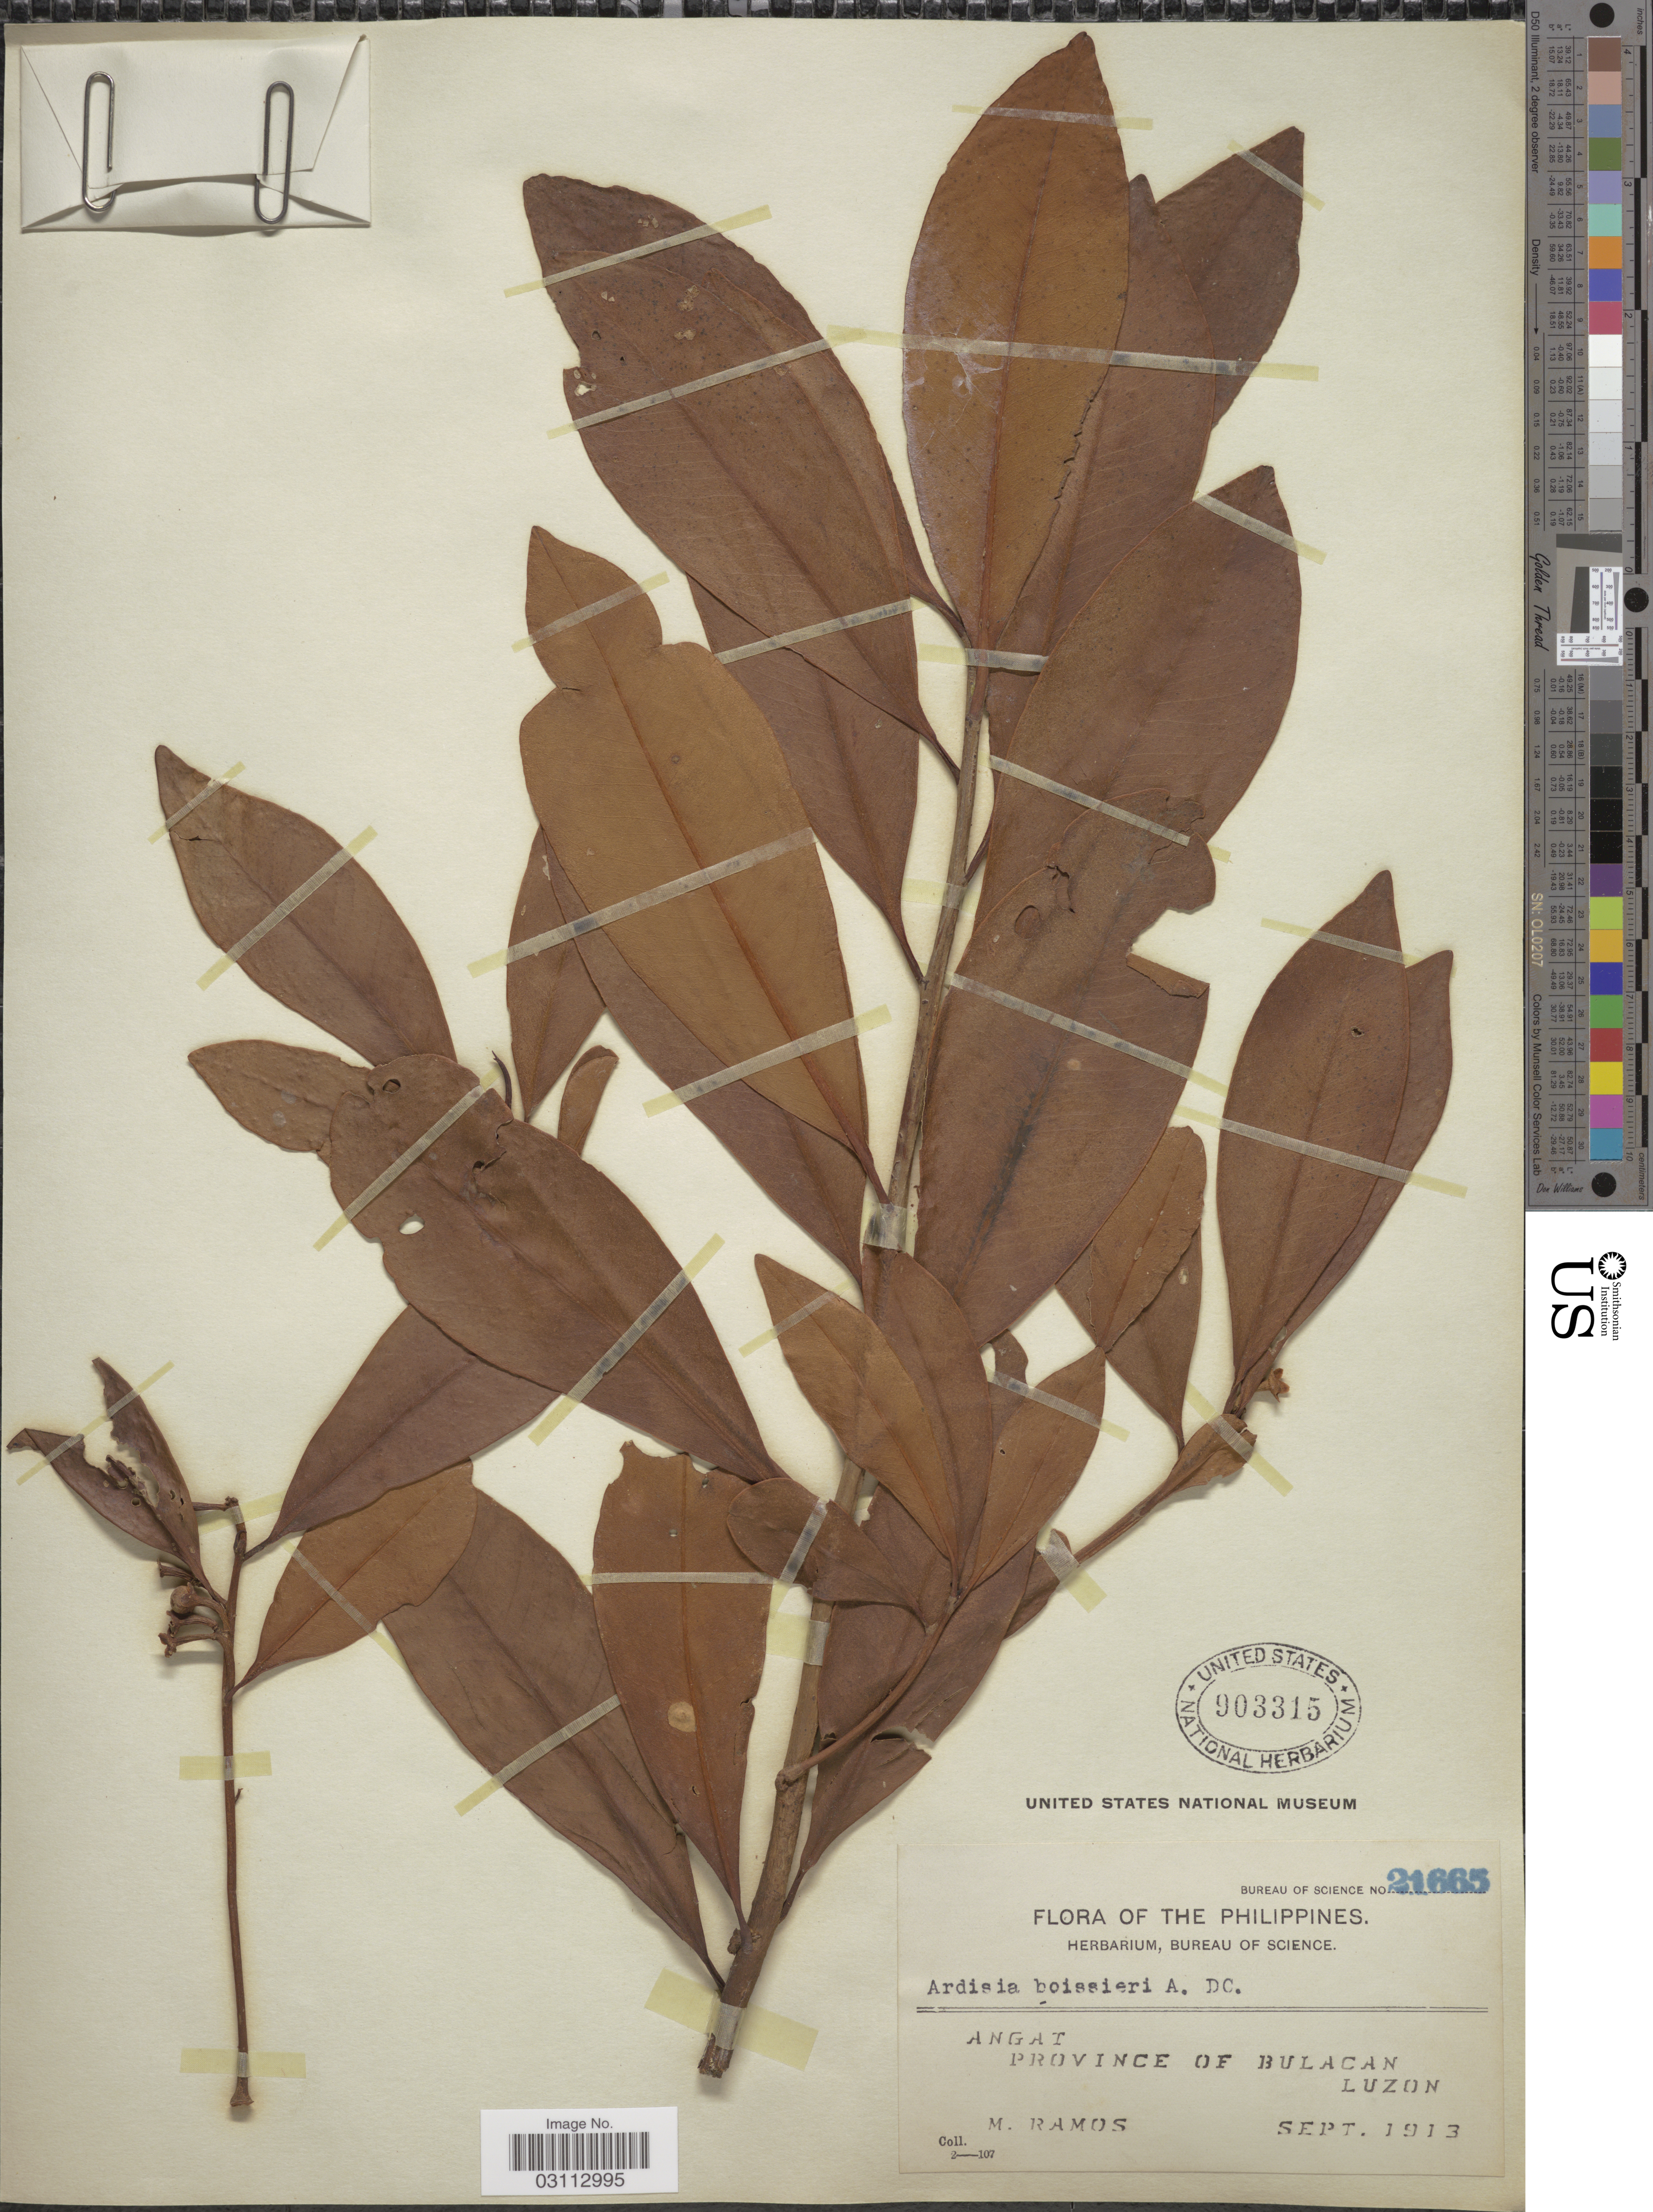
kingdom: Plantae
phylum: Tracheophyta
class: Magnoliopsida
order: Ericales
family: Primulaceae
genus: Ardisia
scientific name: Ardisia squamulosa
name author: C. Presl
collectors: M. Ramos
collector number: Bureau of Science 21665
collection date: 1913-09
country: Philippines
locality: Angat. Province of Bulacan. Luzon.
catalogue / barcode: US 903315